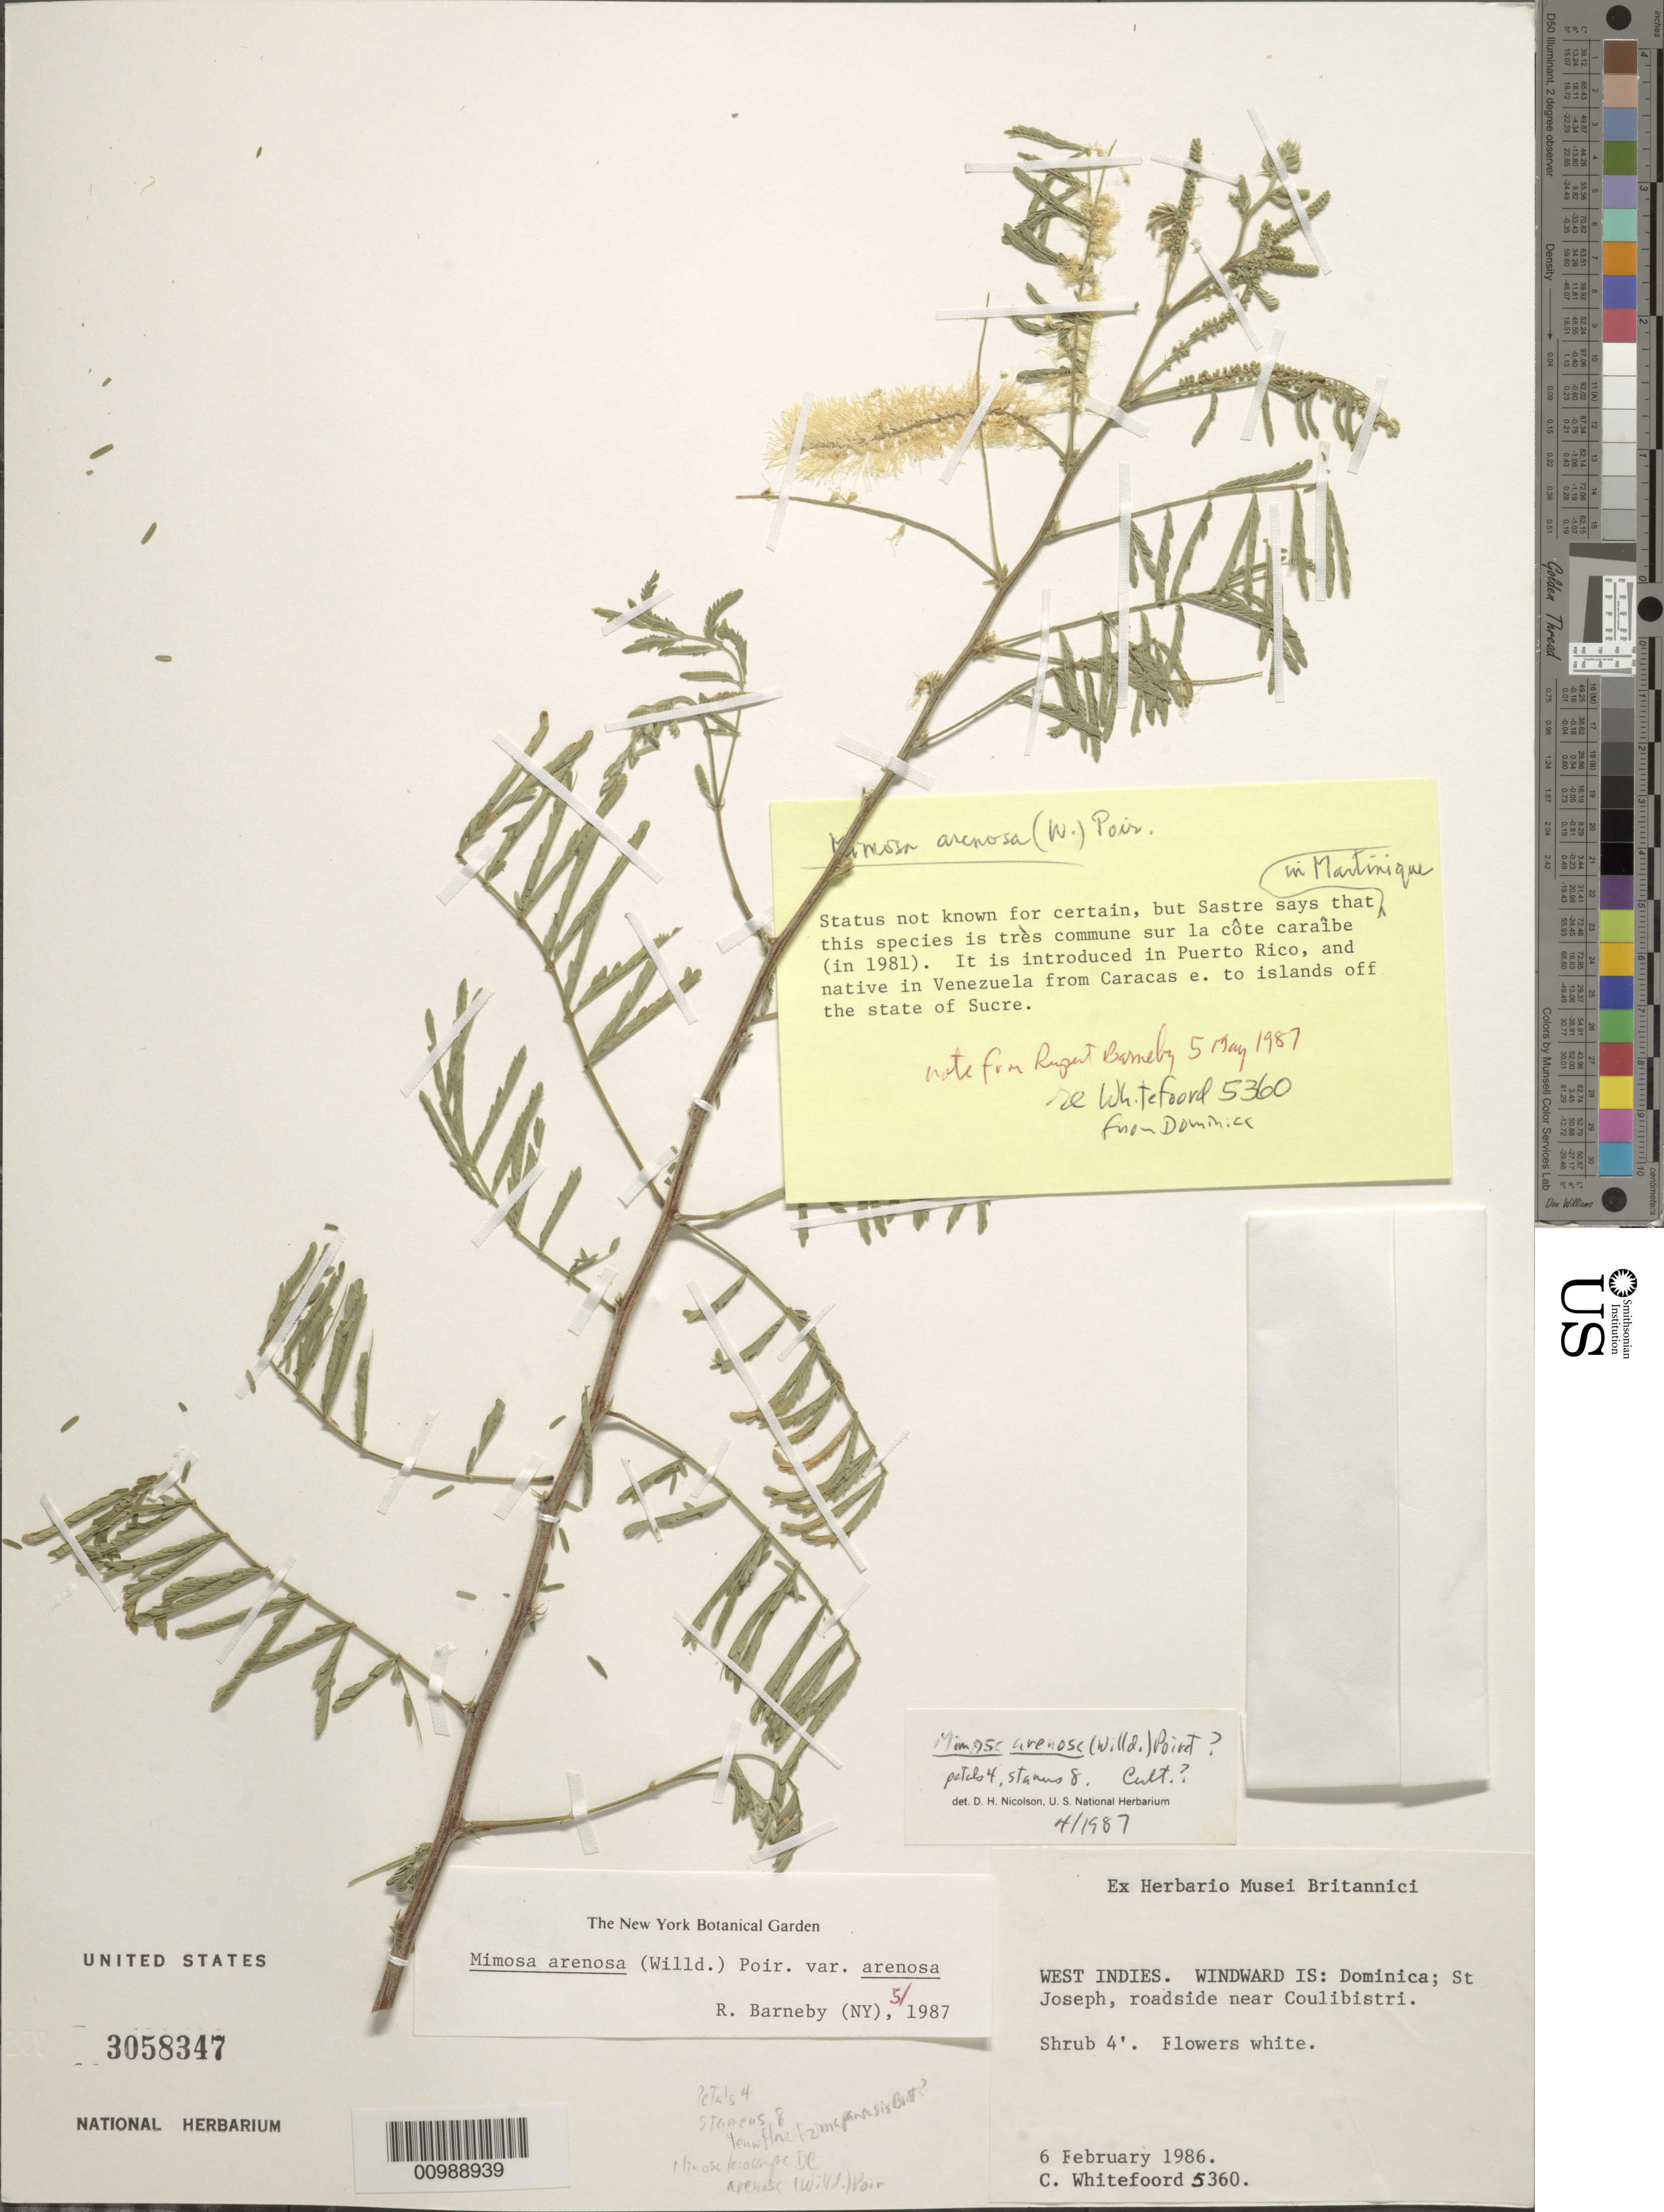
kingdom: Plantae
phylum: Tracheophyta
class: Magnoliopsida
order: Fabales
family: Fabaceae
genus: Mimosa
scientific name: Mimosa arenosa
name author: (Willd.) Poir.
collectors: C. Whitefoord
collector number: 5360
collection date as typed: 06 Feb 1986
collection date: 1986-02-06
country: Dominica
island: Dominica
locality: roadside near Coulibistri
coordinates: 0 N, 0 E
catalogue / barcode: US 3058347